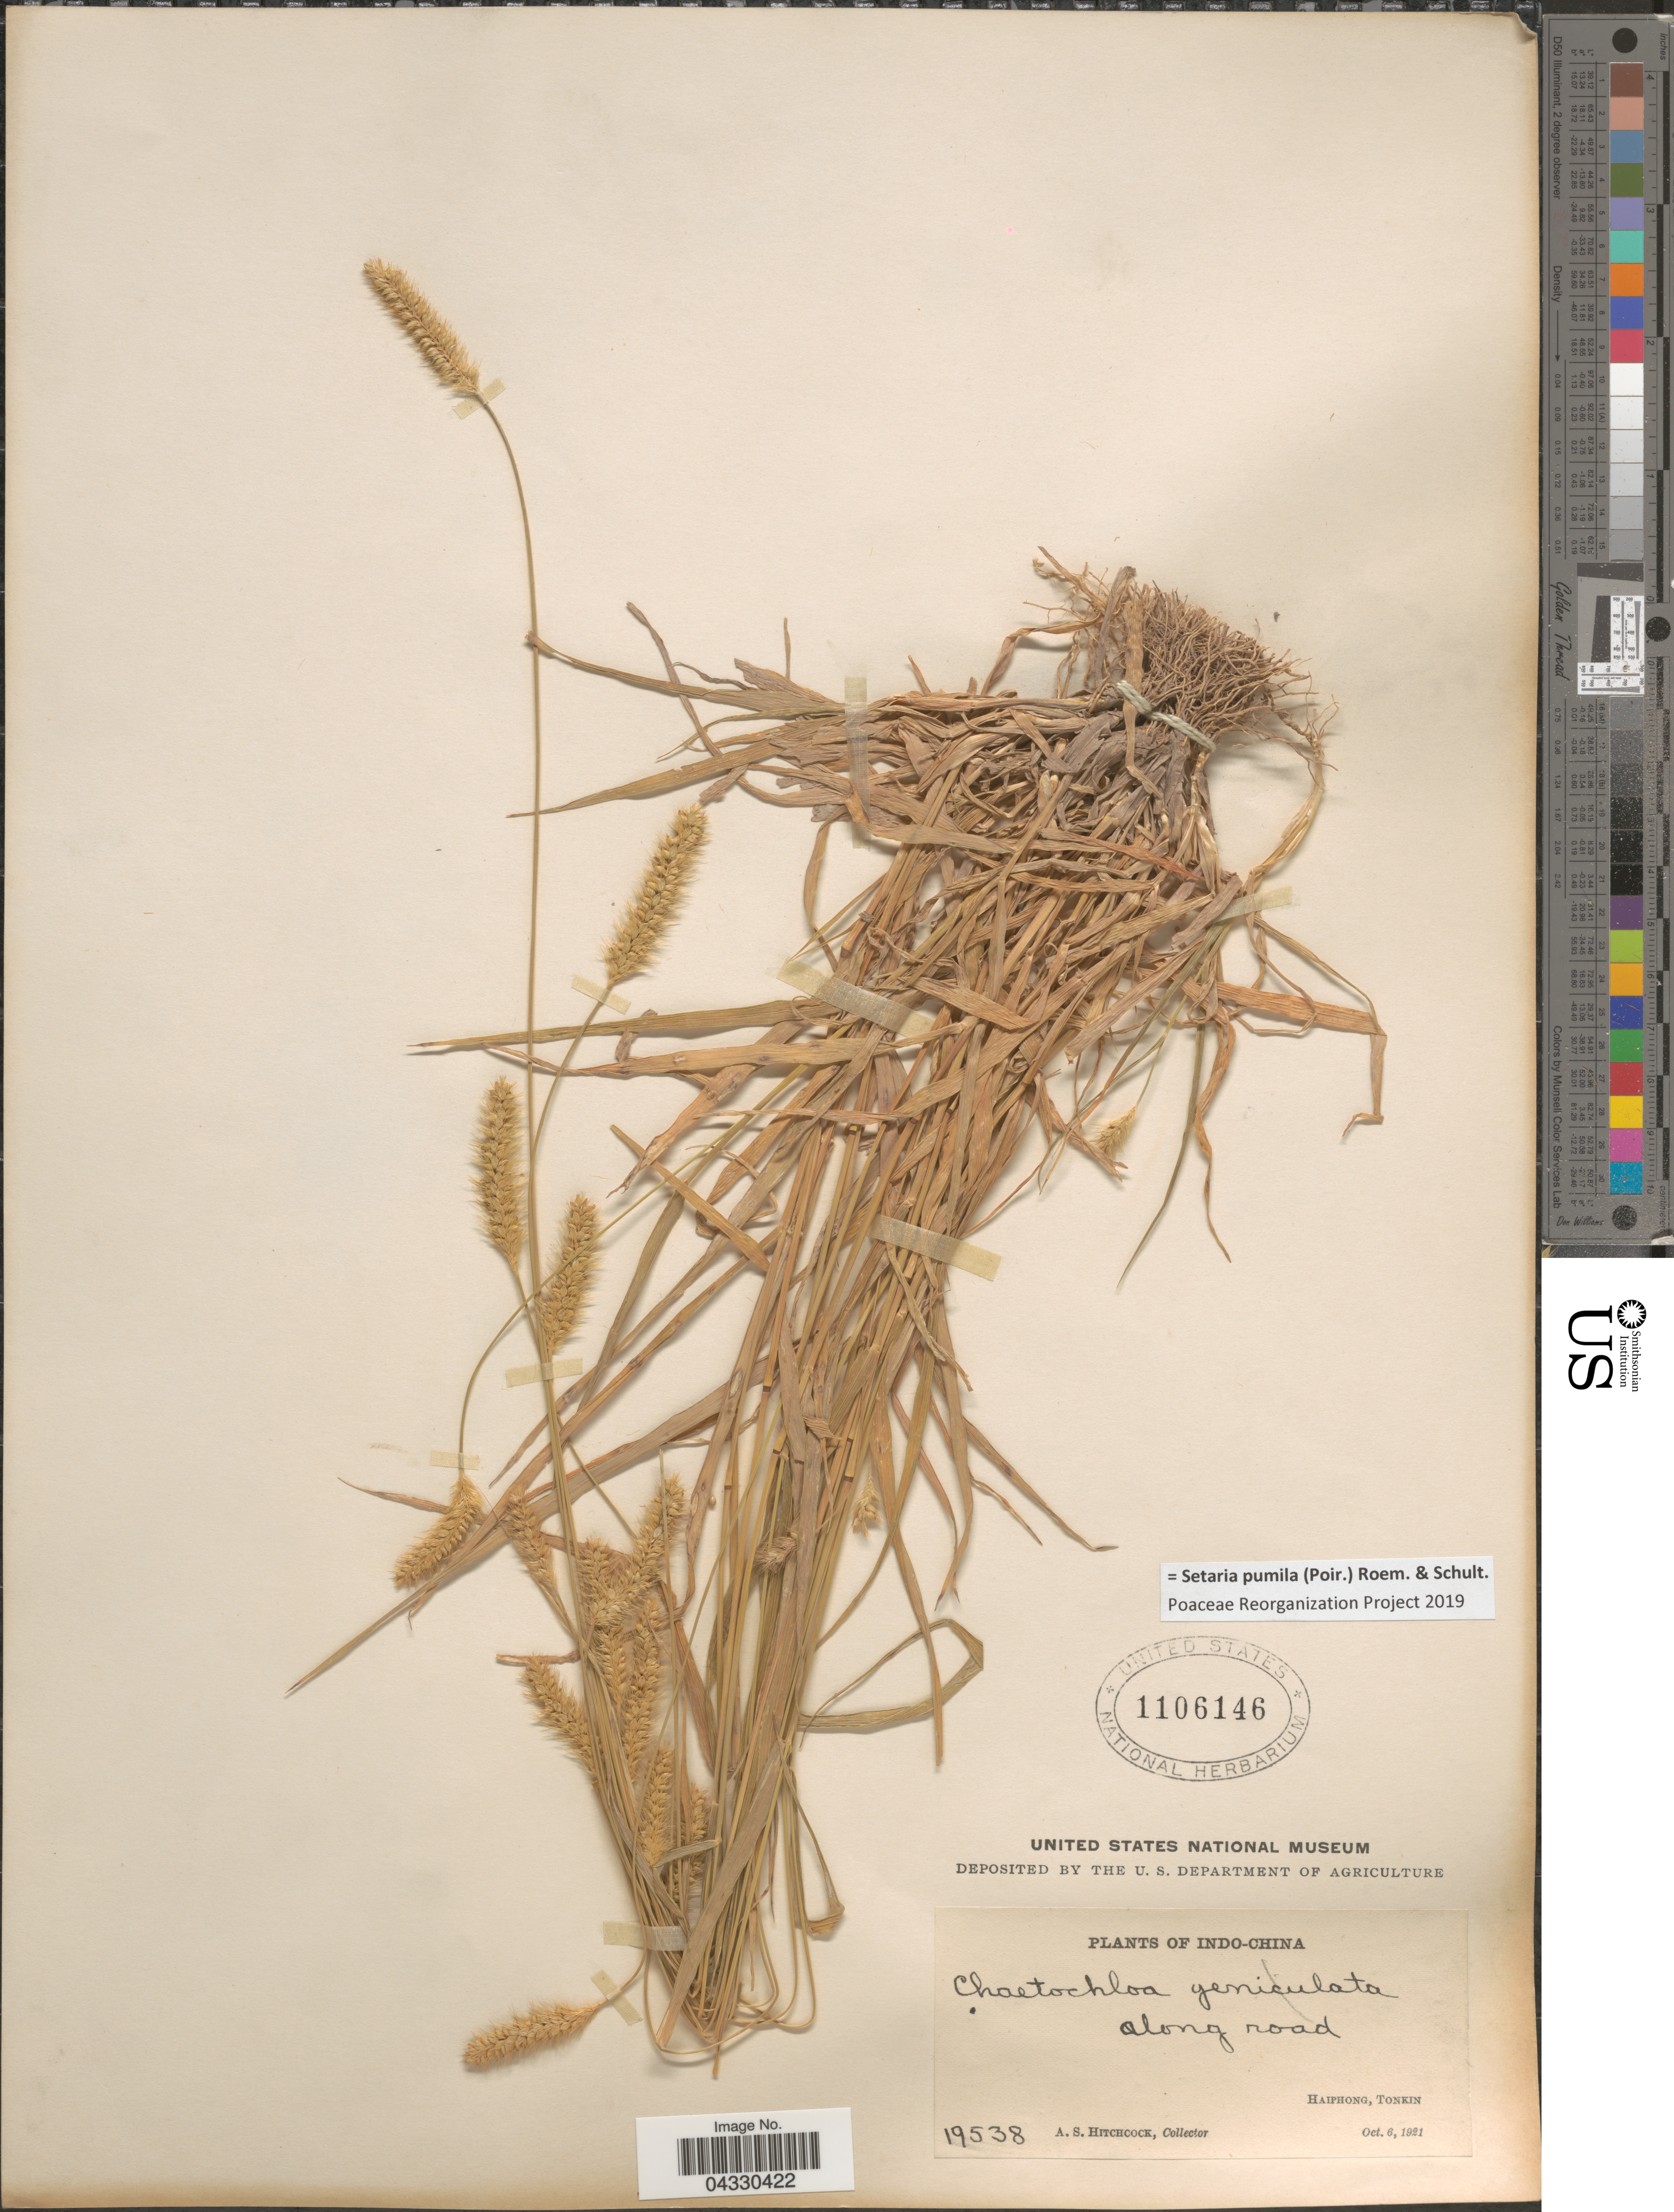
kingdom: Plantae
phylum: Tracheophyta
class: Liliopsida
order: Poales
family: Poaceae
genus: Setaria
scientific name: Setaria pumila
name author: (Poir.) Roem. & Schult.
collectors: A. S. Hitchcock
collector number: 19538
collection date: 1921-10-06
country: Vietnam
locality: Indo-China. Along road. Haiphong, Tonkin.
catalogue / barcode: US 1106146